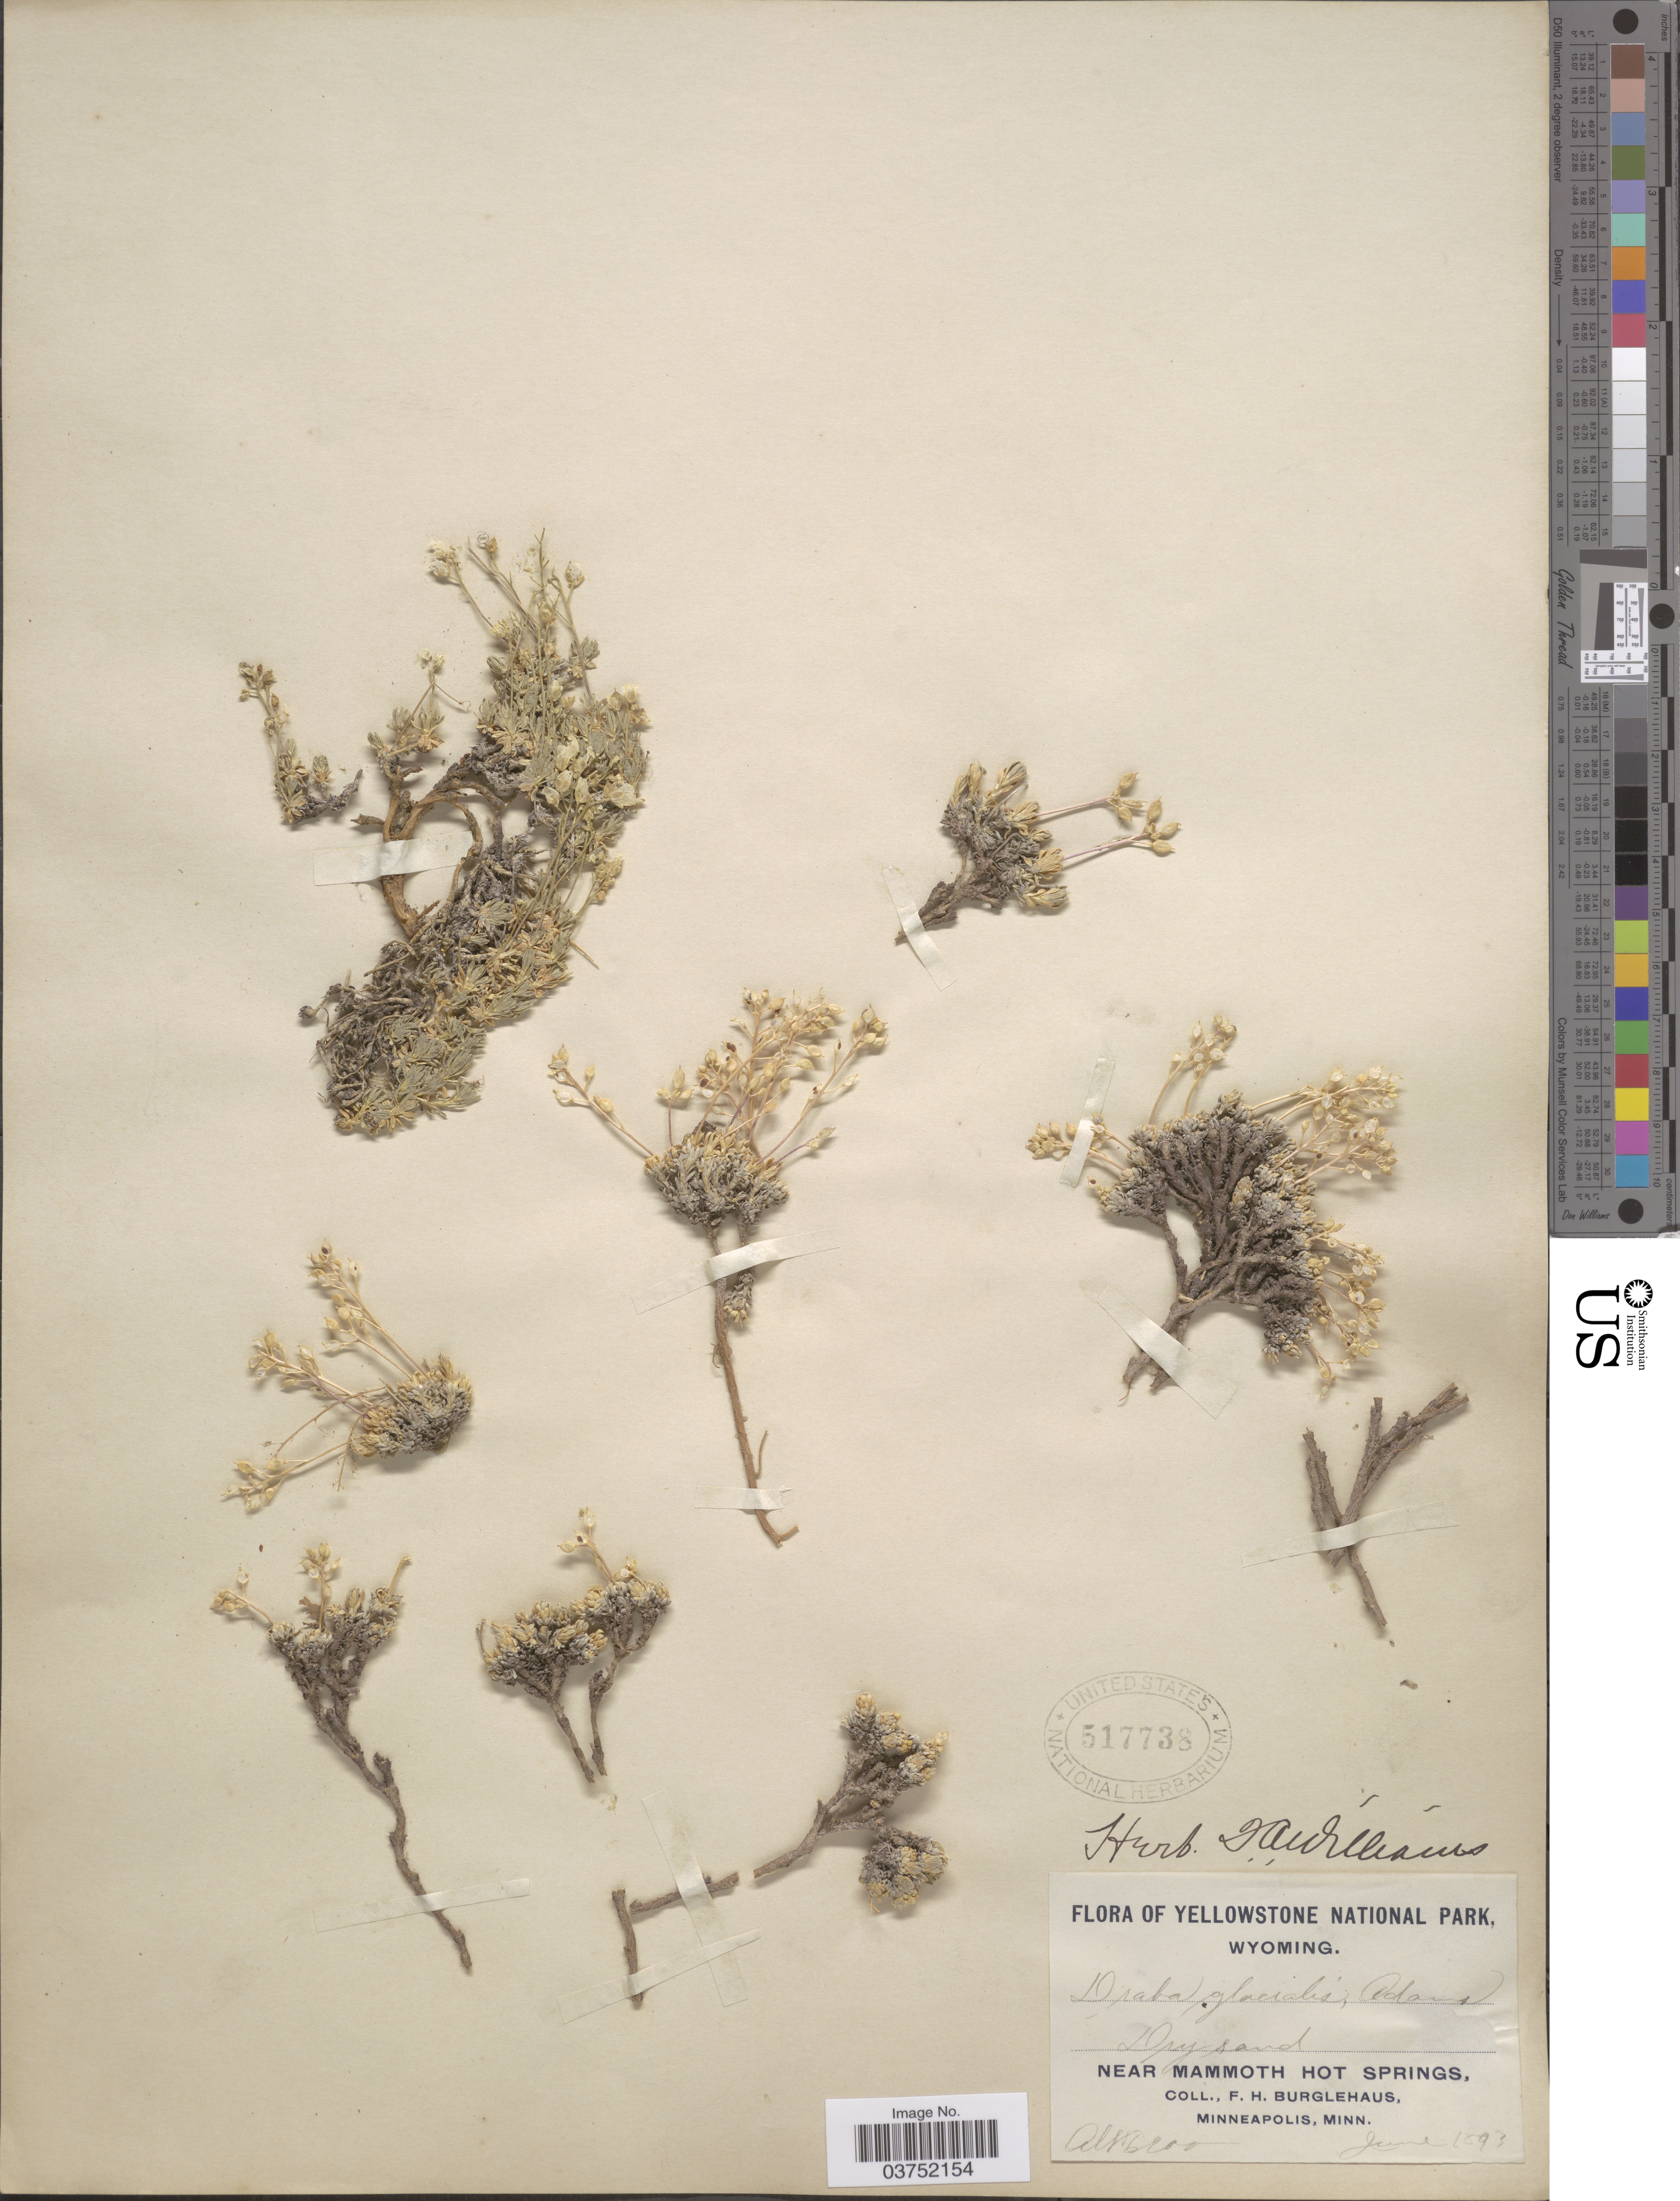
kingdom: Plantae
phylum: Tracheophyta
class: Magnoliopsida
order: Brassicales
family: Brassicaceae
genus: Draba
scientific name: Draba oligosperma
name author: Hook.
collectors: F. Burglehaus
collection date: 1893-06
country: United States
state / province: Wyoming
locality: Yellowstone National Park. Near Mammoth Hot Springs.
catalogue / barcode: US 517738